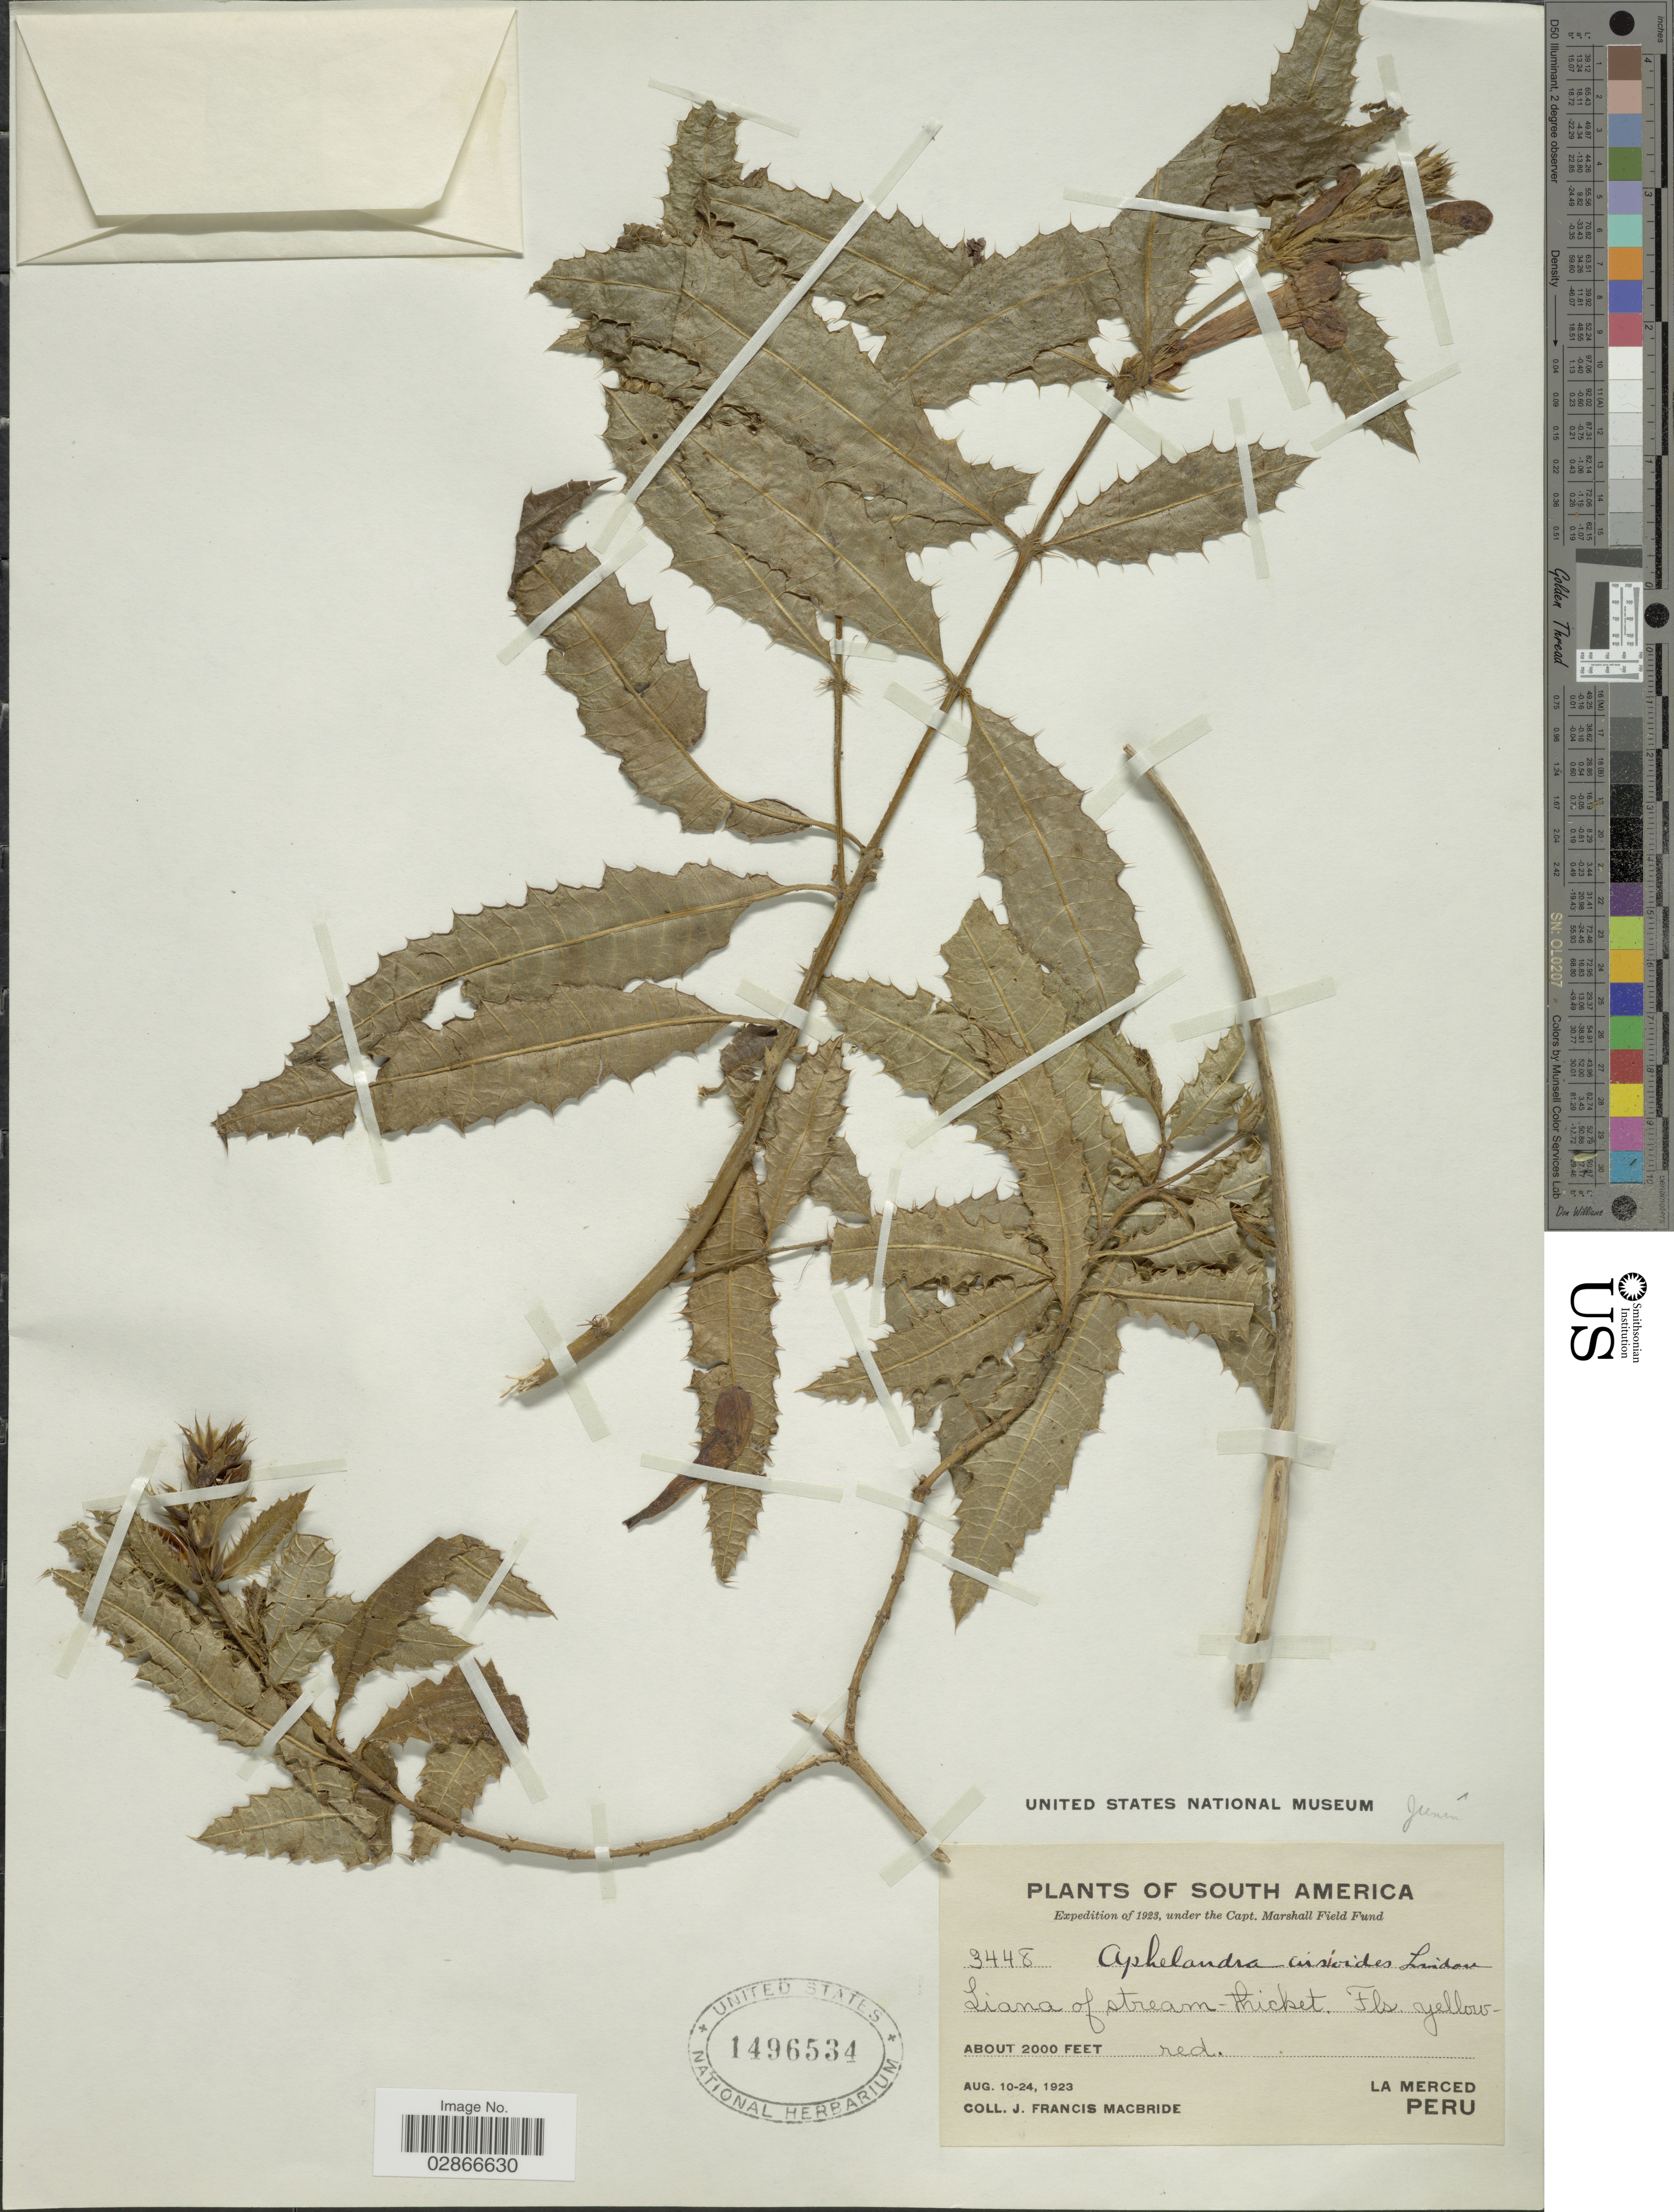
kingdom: Plantae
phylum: Tracheophyta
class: Magnoliopsida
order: Lamiales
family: Acanthaceae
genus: Aphelandra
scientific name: Aphelandra cirsioides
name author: Lindau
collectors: J. F. Macbride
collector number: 3448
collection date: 1923-08-10/1923-08-24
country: Peru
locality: La Merced.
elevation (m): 610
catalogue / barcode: US 1496534